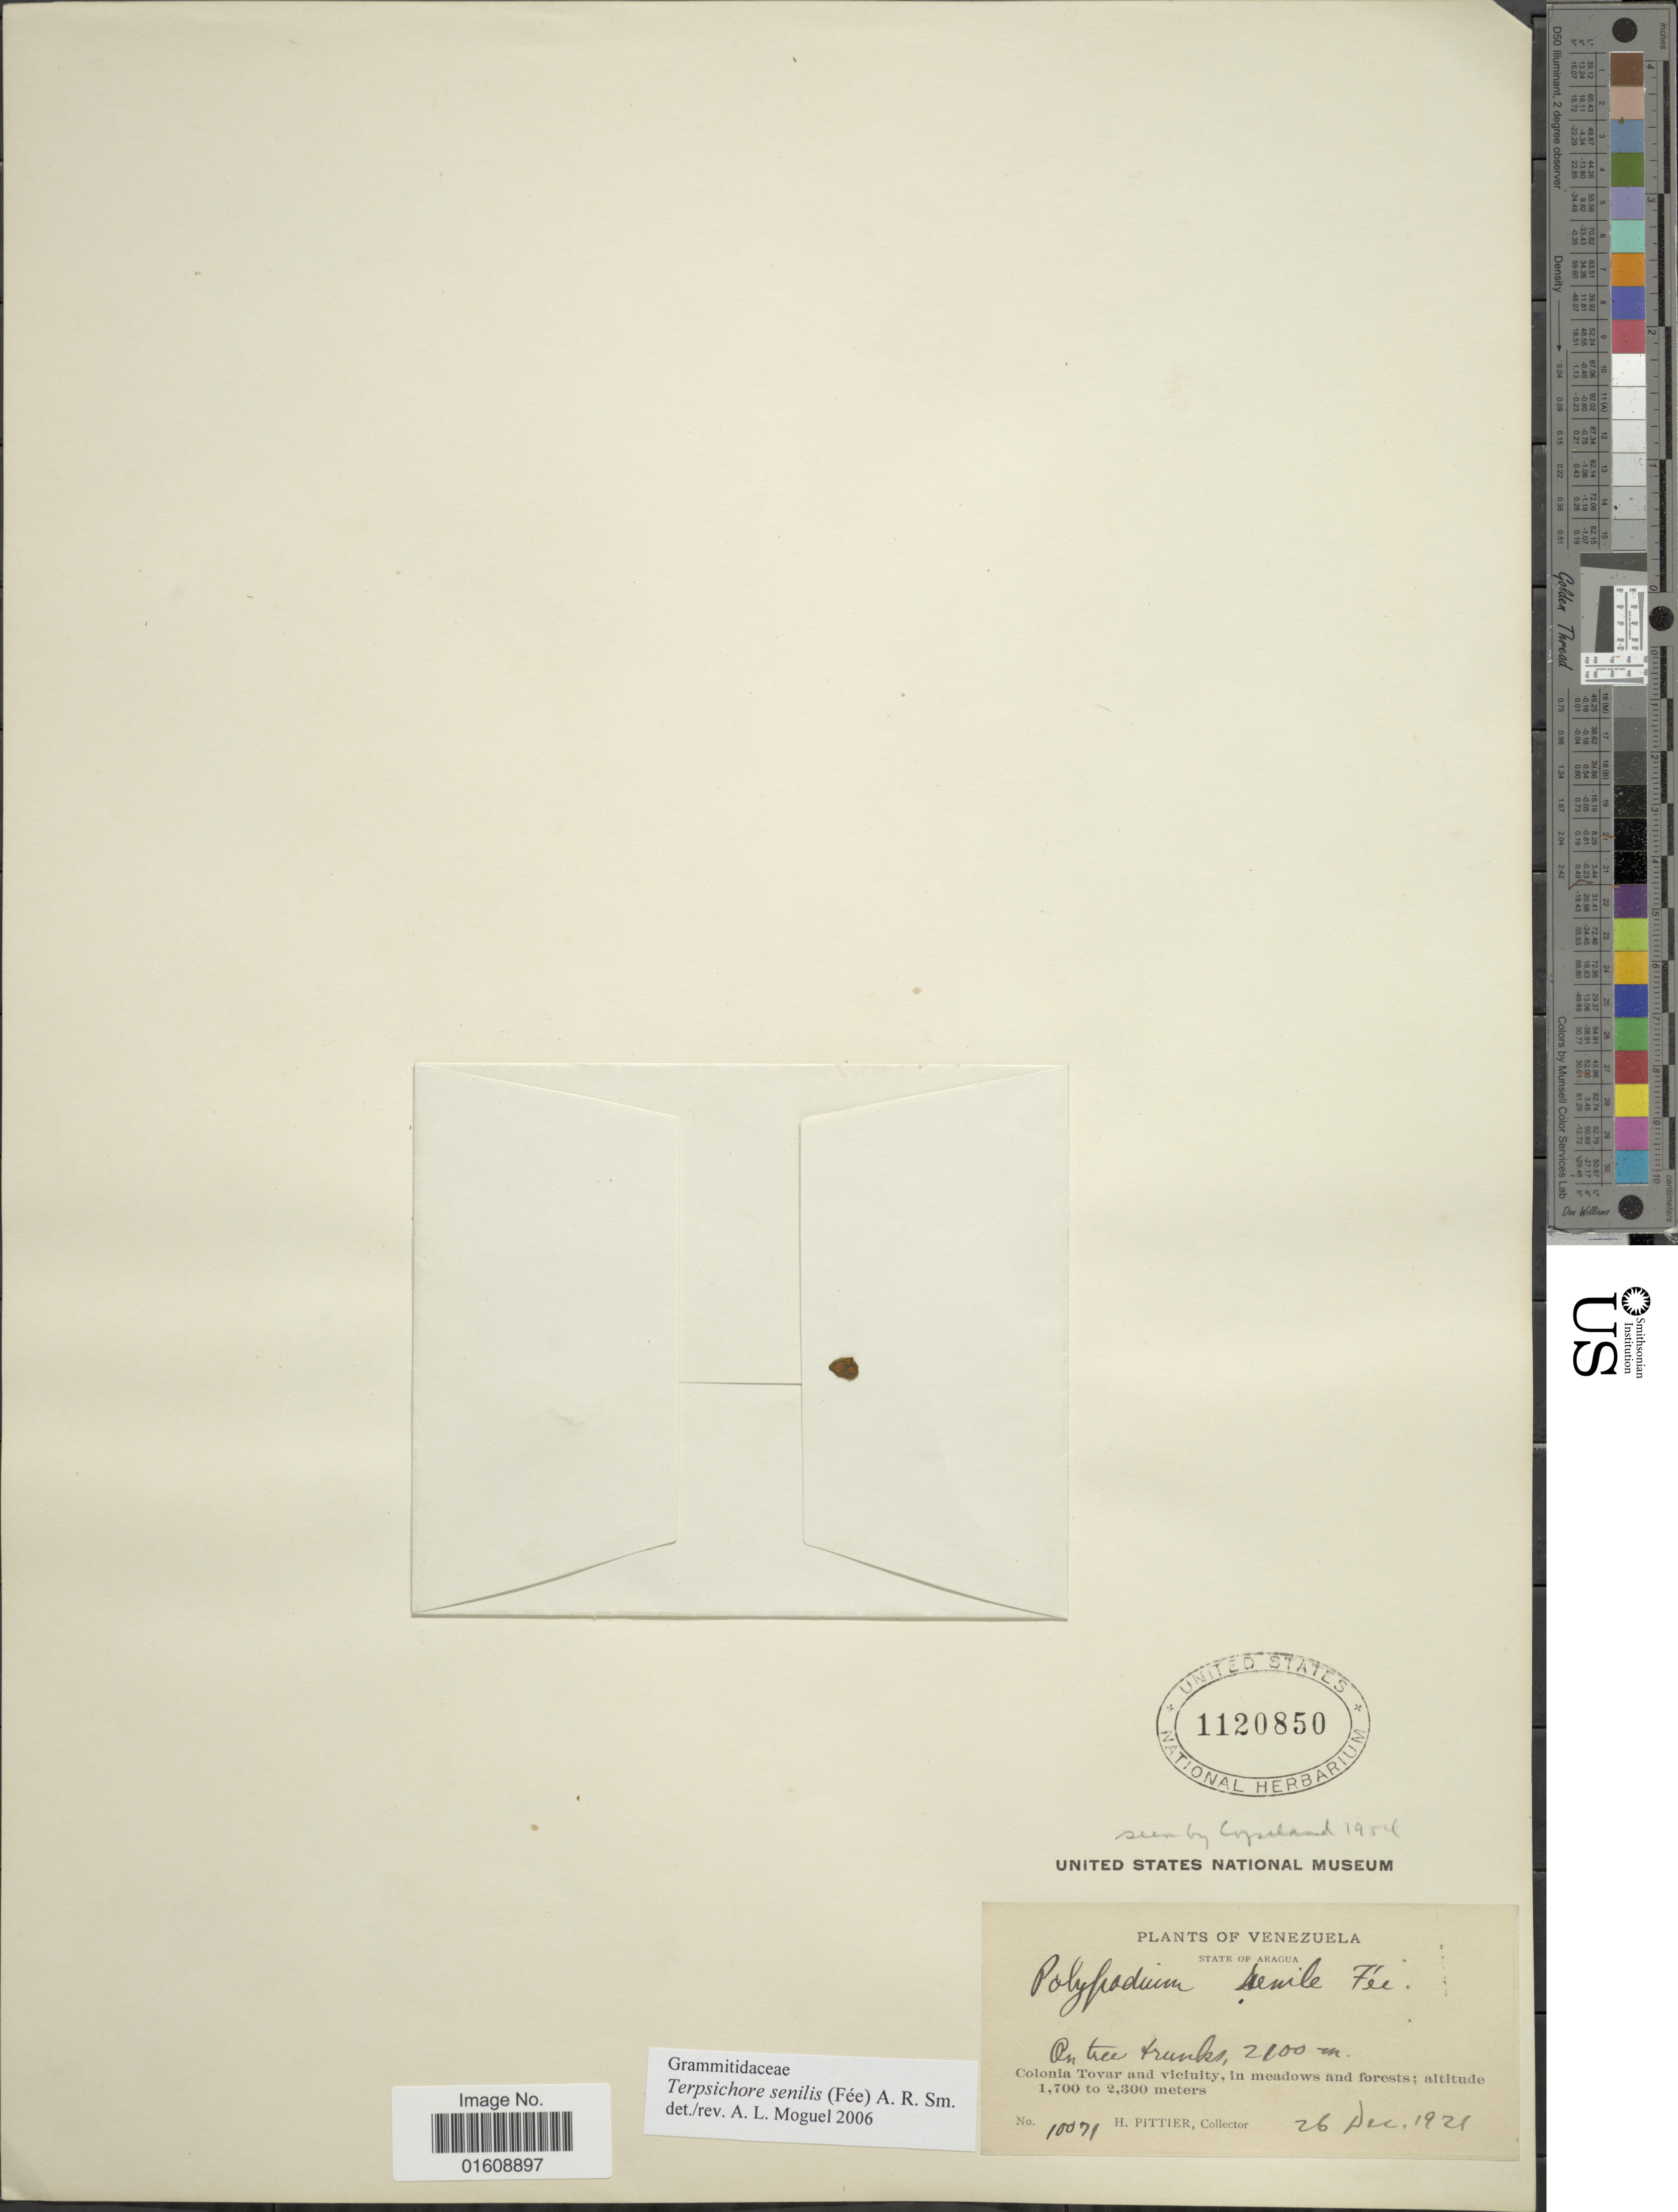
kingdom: Plantae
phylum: Tracheophyta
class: Polypodiopsida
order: Polypodiales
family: Polypodiaceae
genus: Alansmia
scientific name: Alansmia senilis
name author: (Fée) Moguel & M. Kessler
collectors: H. F. Pittier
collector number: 10071*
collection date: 1921-12-26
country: Venezuela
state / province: Aragua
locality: Venezuela, State of Aragua, Colonia Tovar and vicinity, in meadows and forests.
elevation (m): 2100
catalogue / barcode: US 1120850